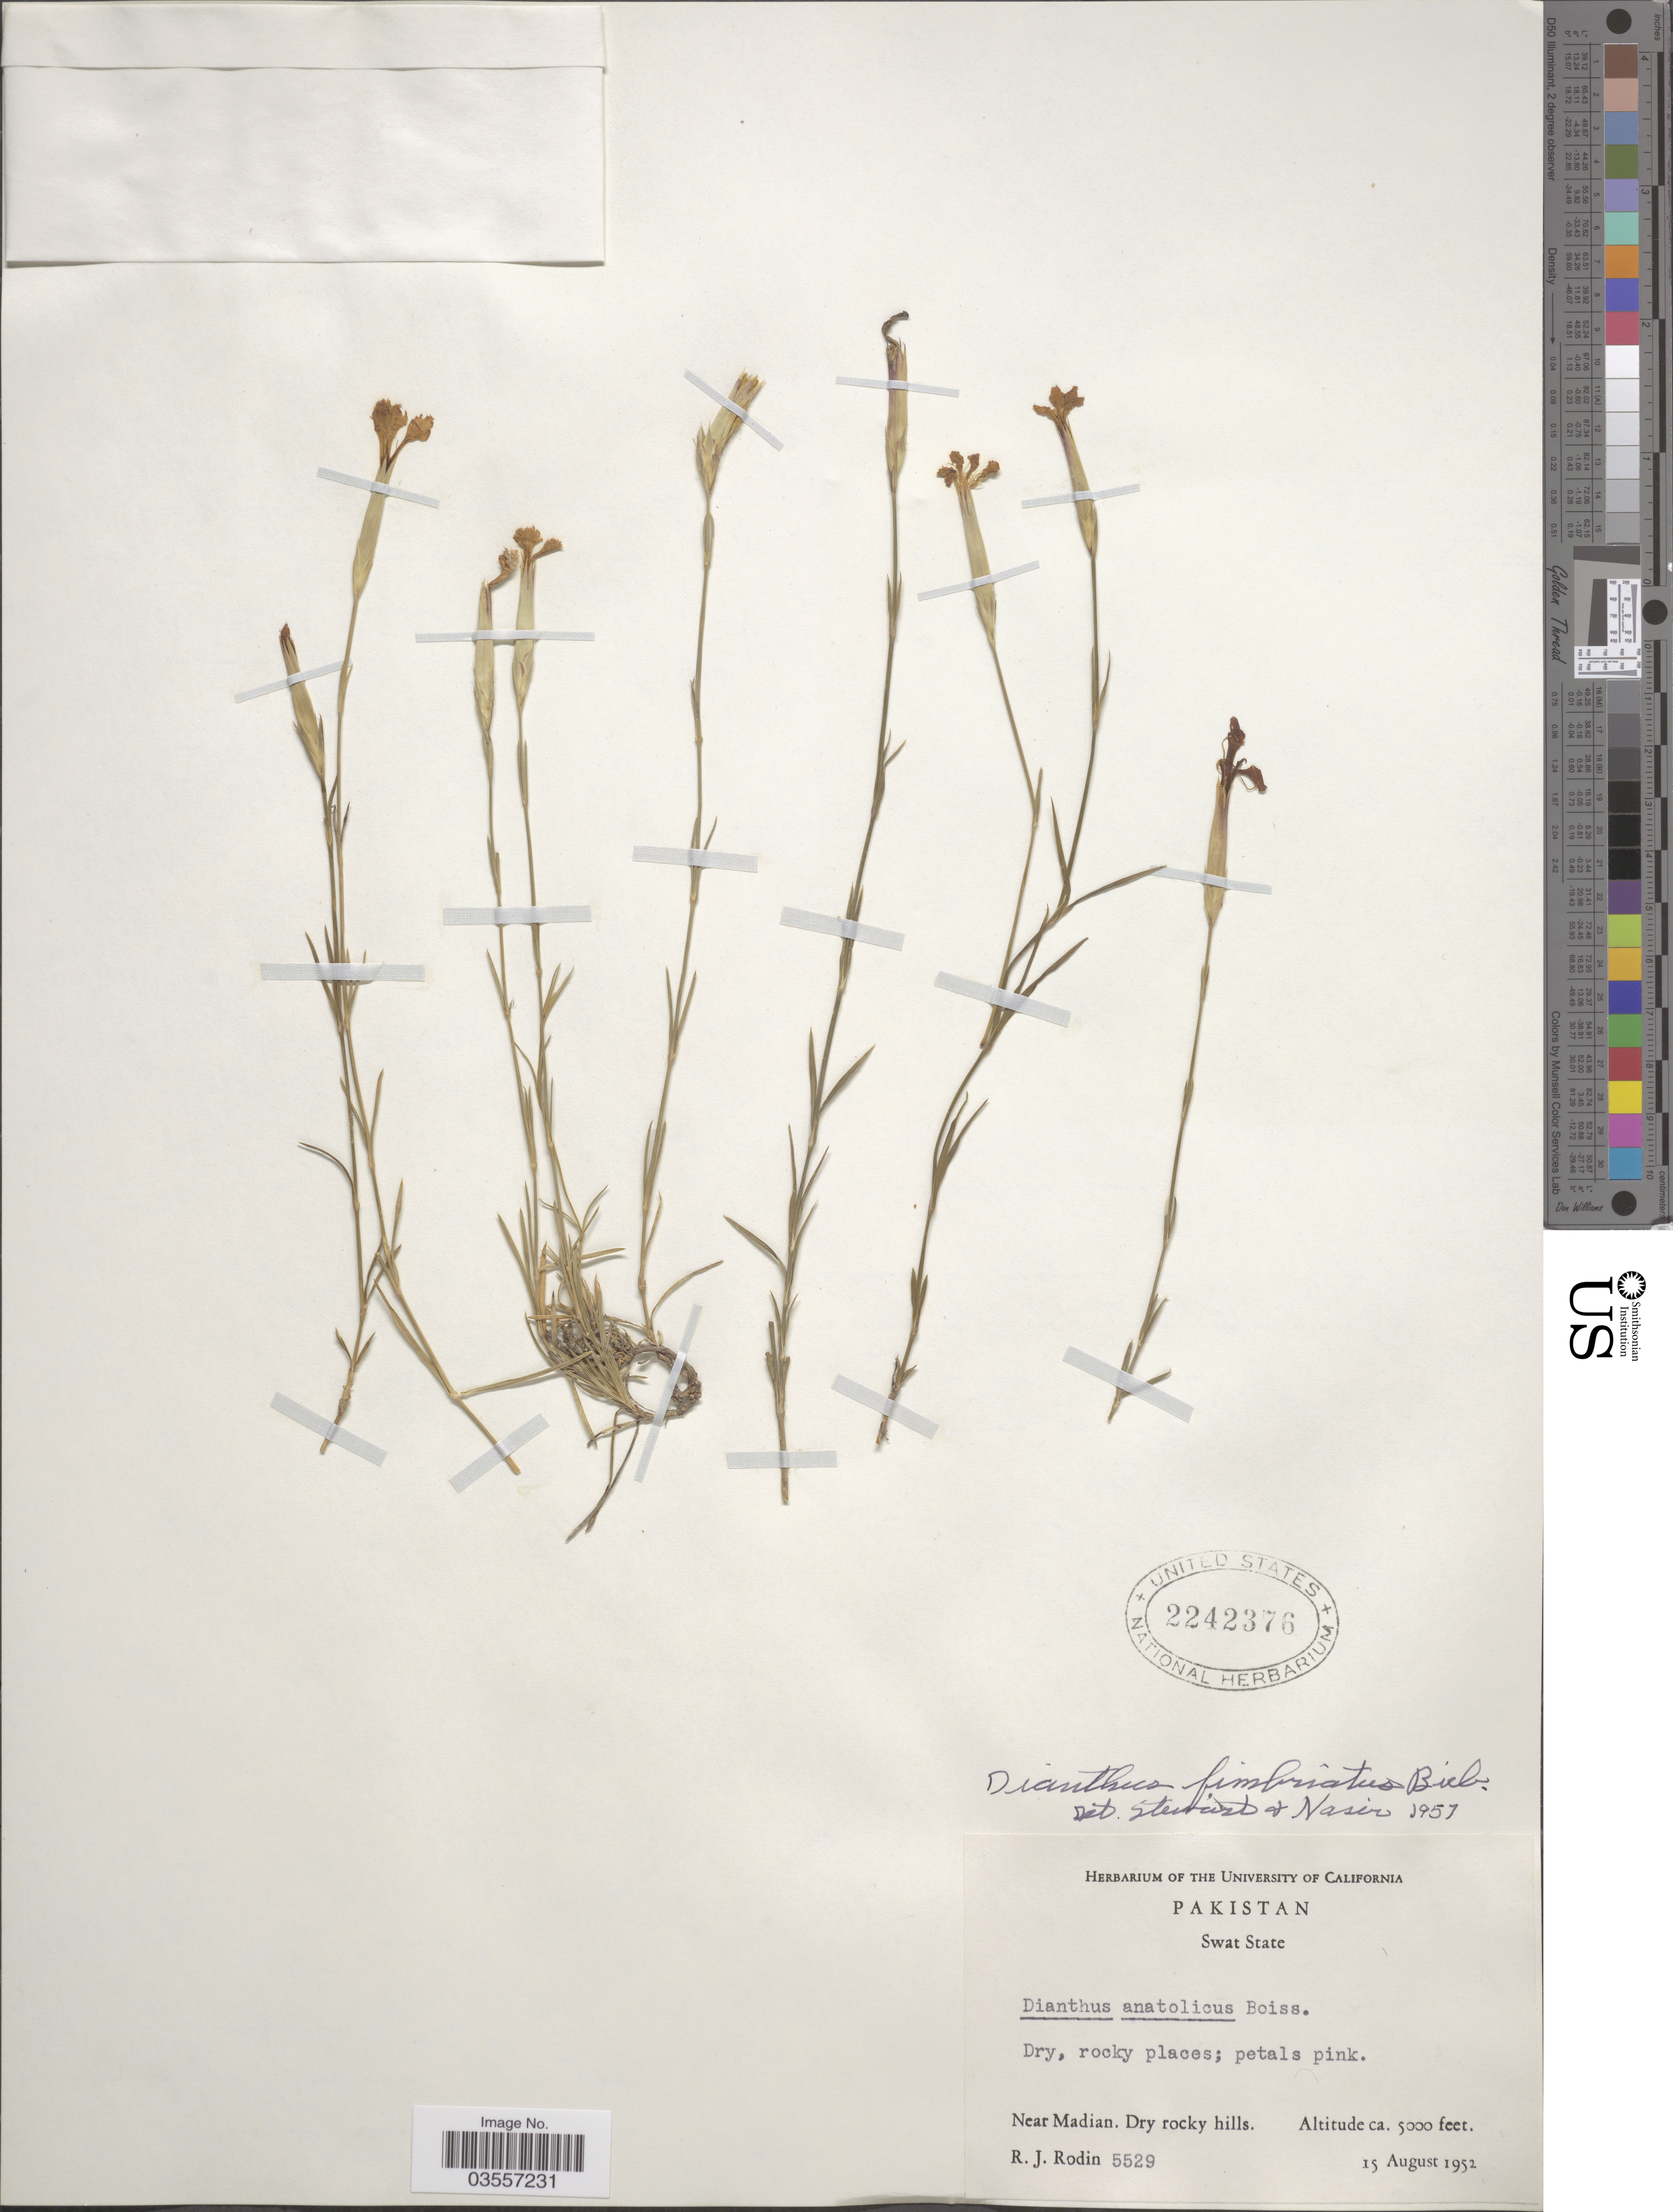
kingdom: Plantae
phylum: Tracheophyta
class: Magnoliopsida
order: Caryophyllales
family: Caryophyllaceae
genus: Dianthus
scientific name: Dianthus orientalis subsp. orientalis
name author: Adams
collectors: R. J. Rodin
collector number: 5529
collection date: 1952-08-15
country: Pakistan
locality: Swat State. Near Madian.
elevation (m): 1524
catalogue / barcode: US 2242376